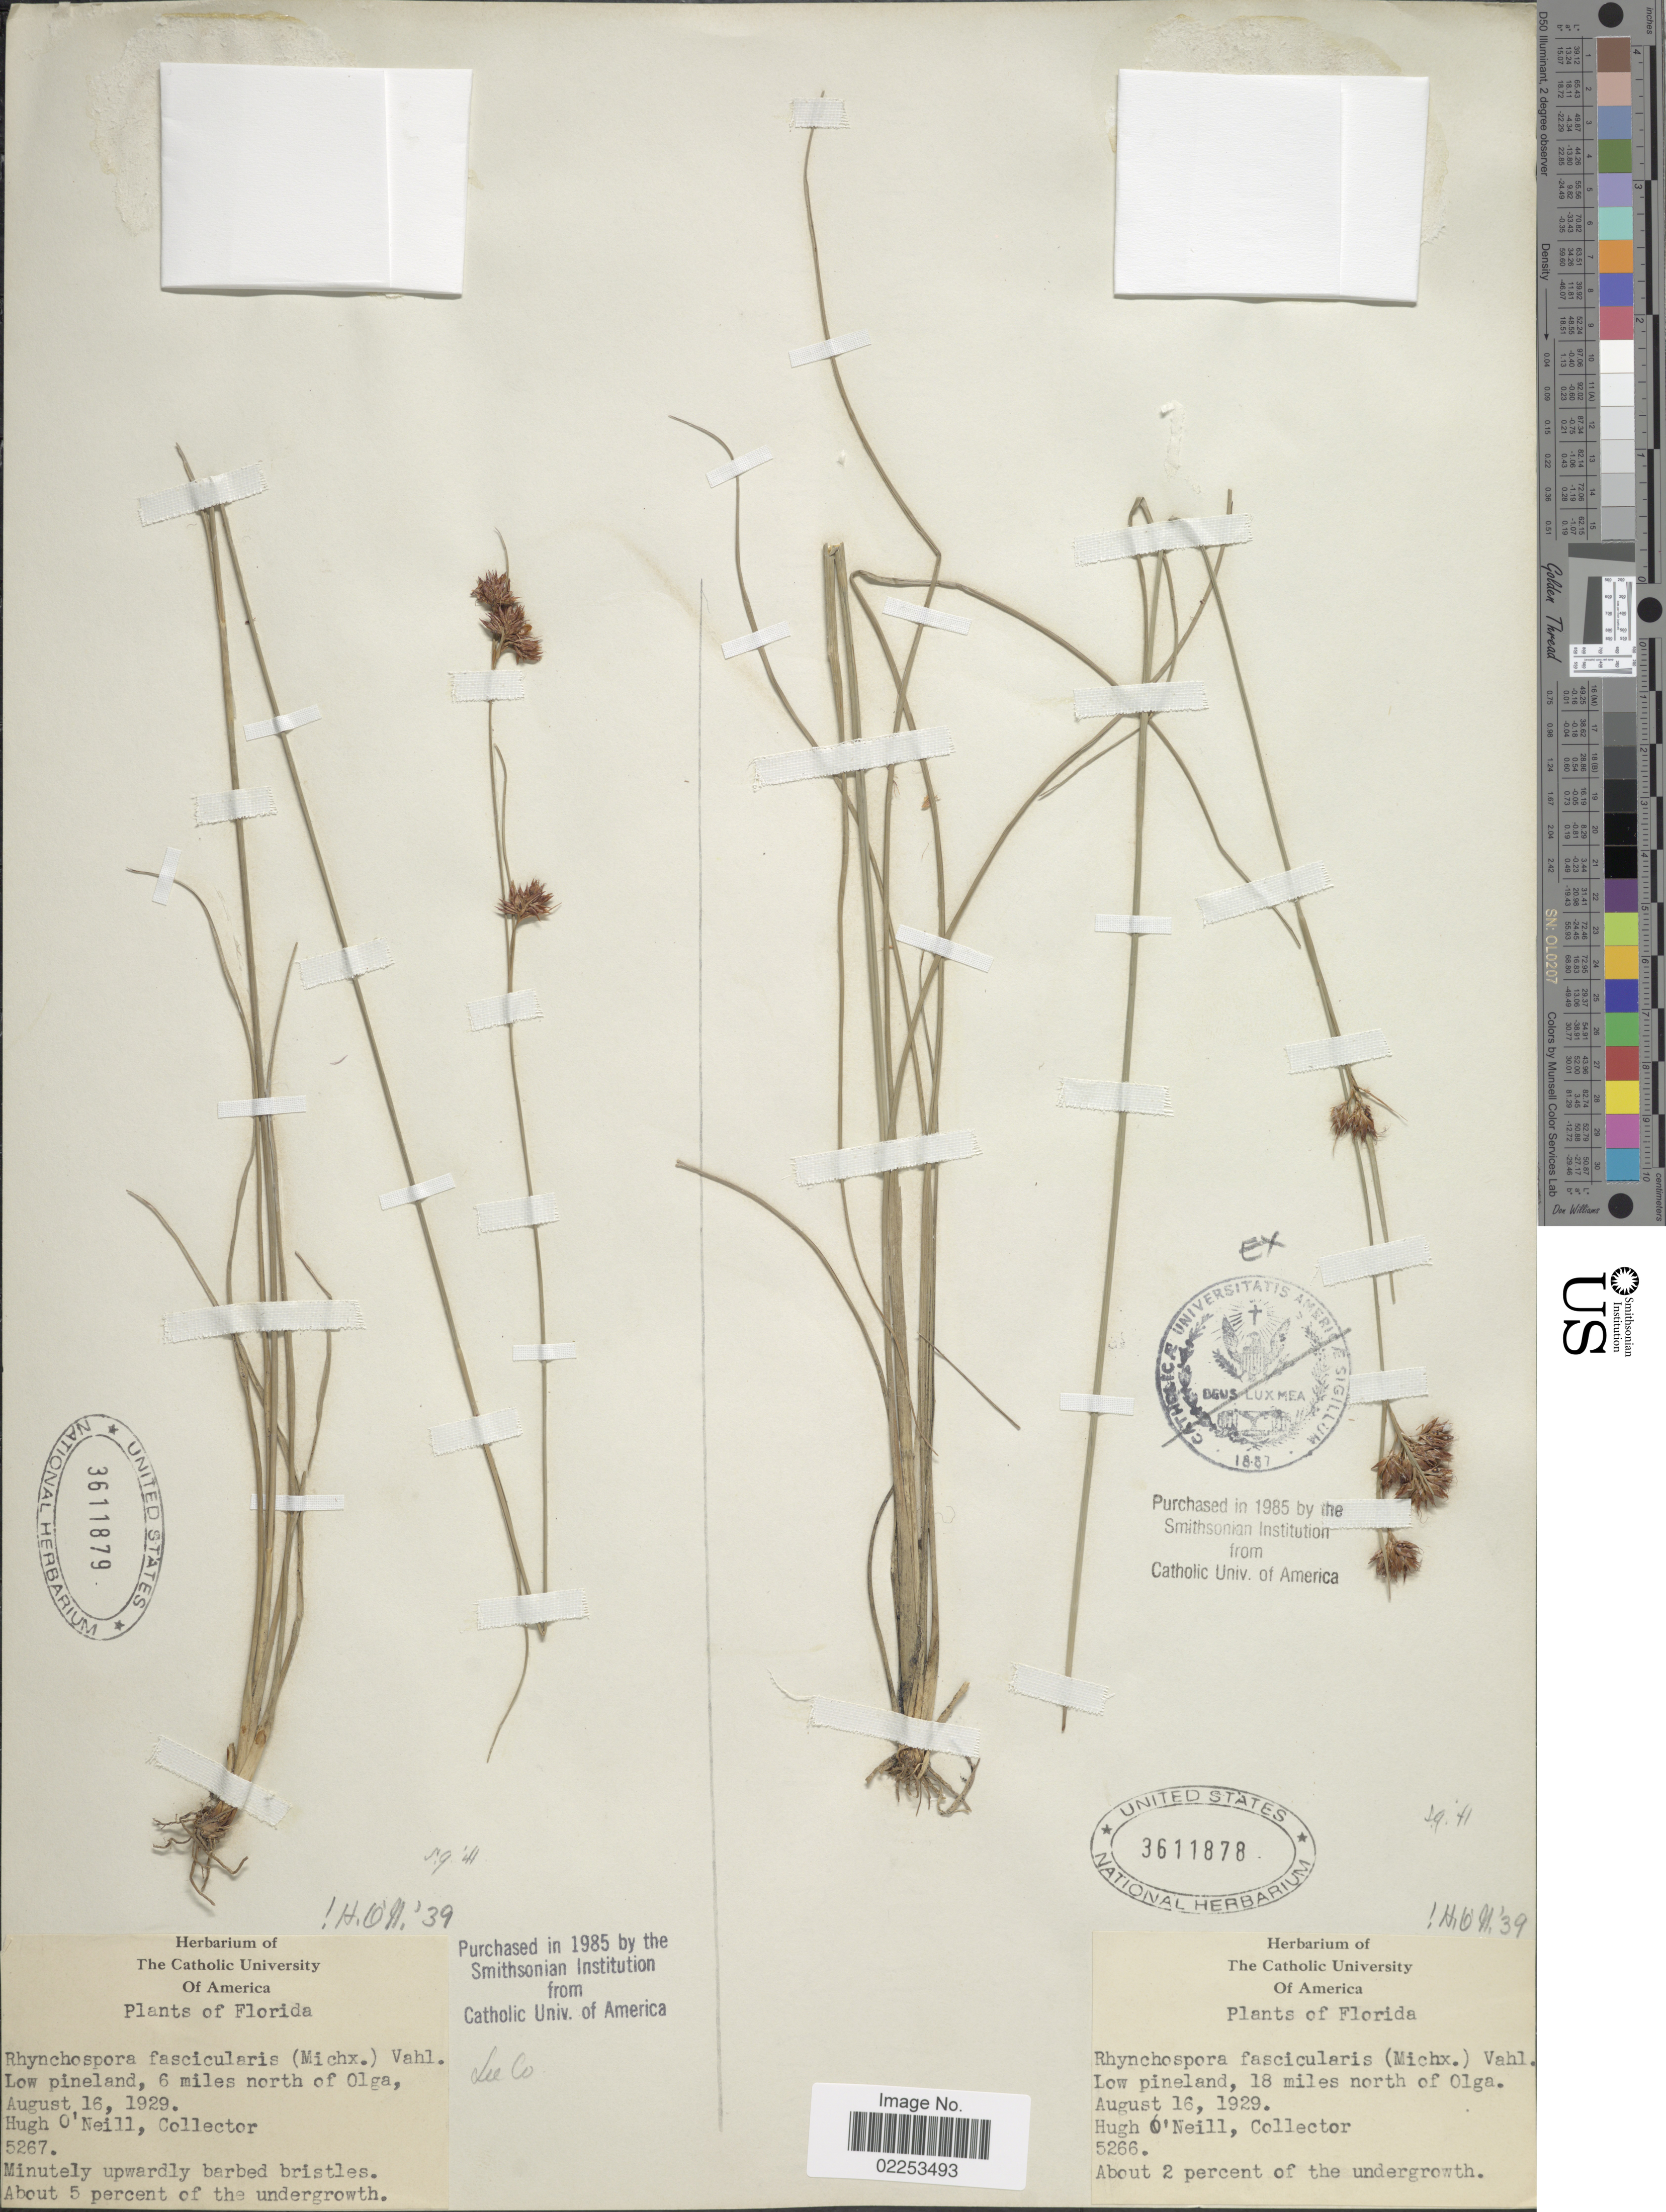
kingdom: Plantae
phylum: Tracheophyta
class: Liliopsida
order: Poales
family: Cyperaceae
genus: Rhynchospora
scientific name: Rhynchospora fascicularis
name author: (Michx.) Vahl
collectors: H. O'Neill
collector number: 5267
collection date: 1929-08-16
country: United States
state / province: Florida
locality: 6 miles north of Olga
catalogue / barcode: US 3611879